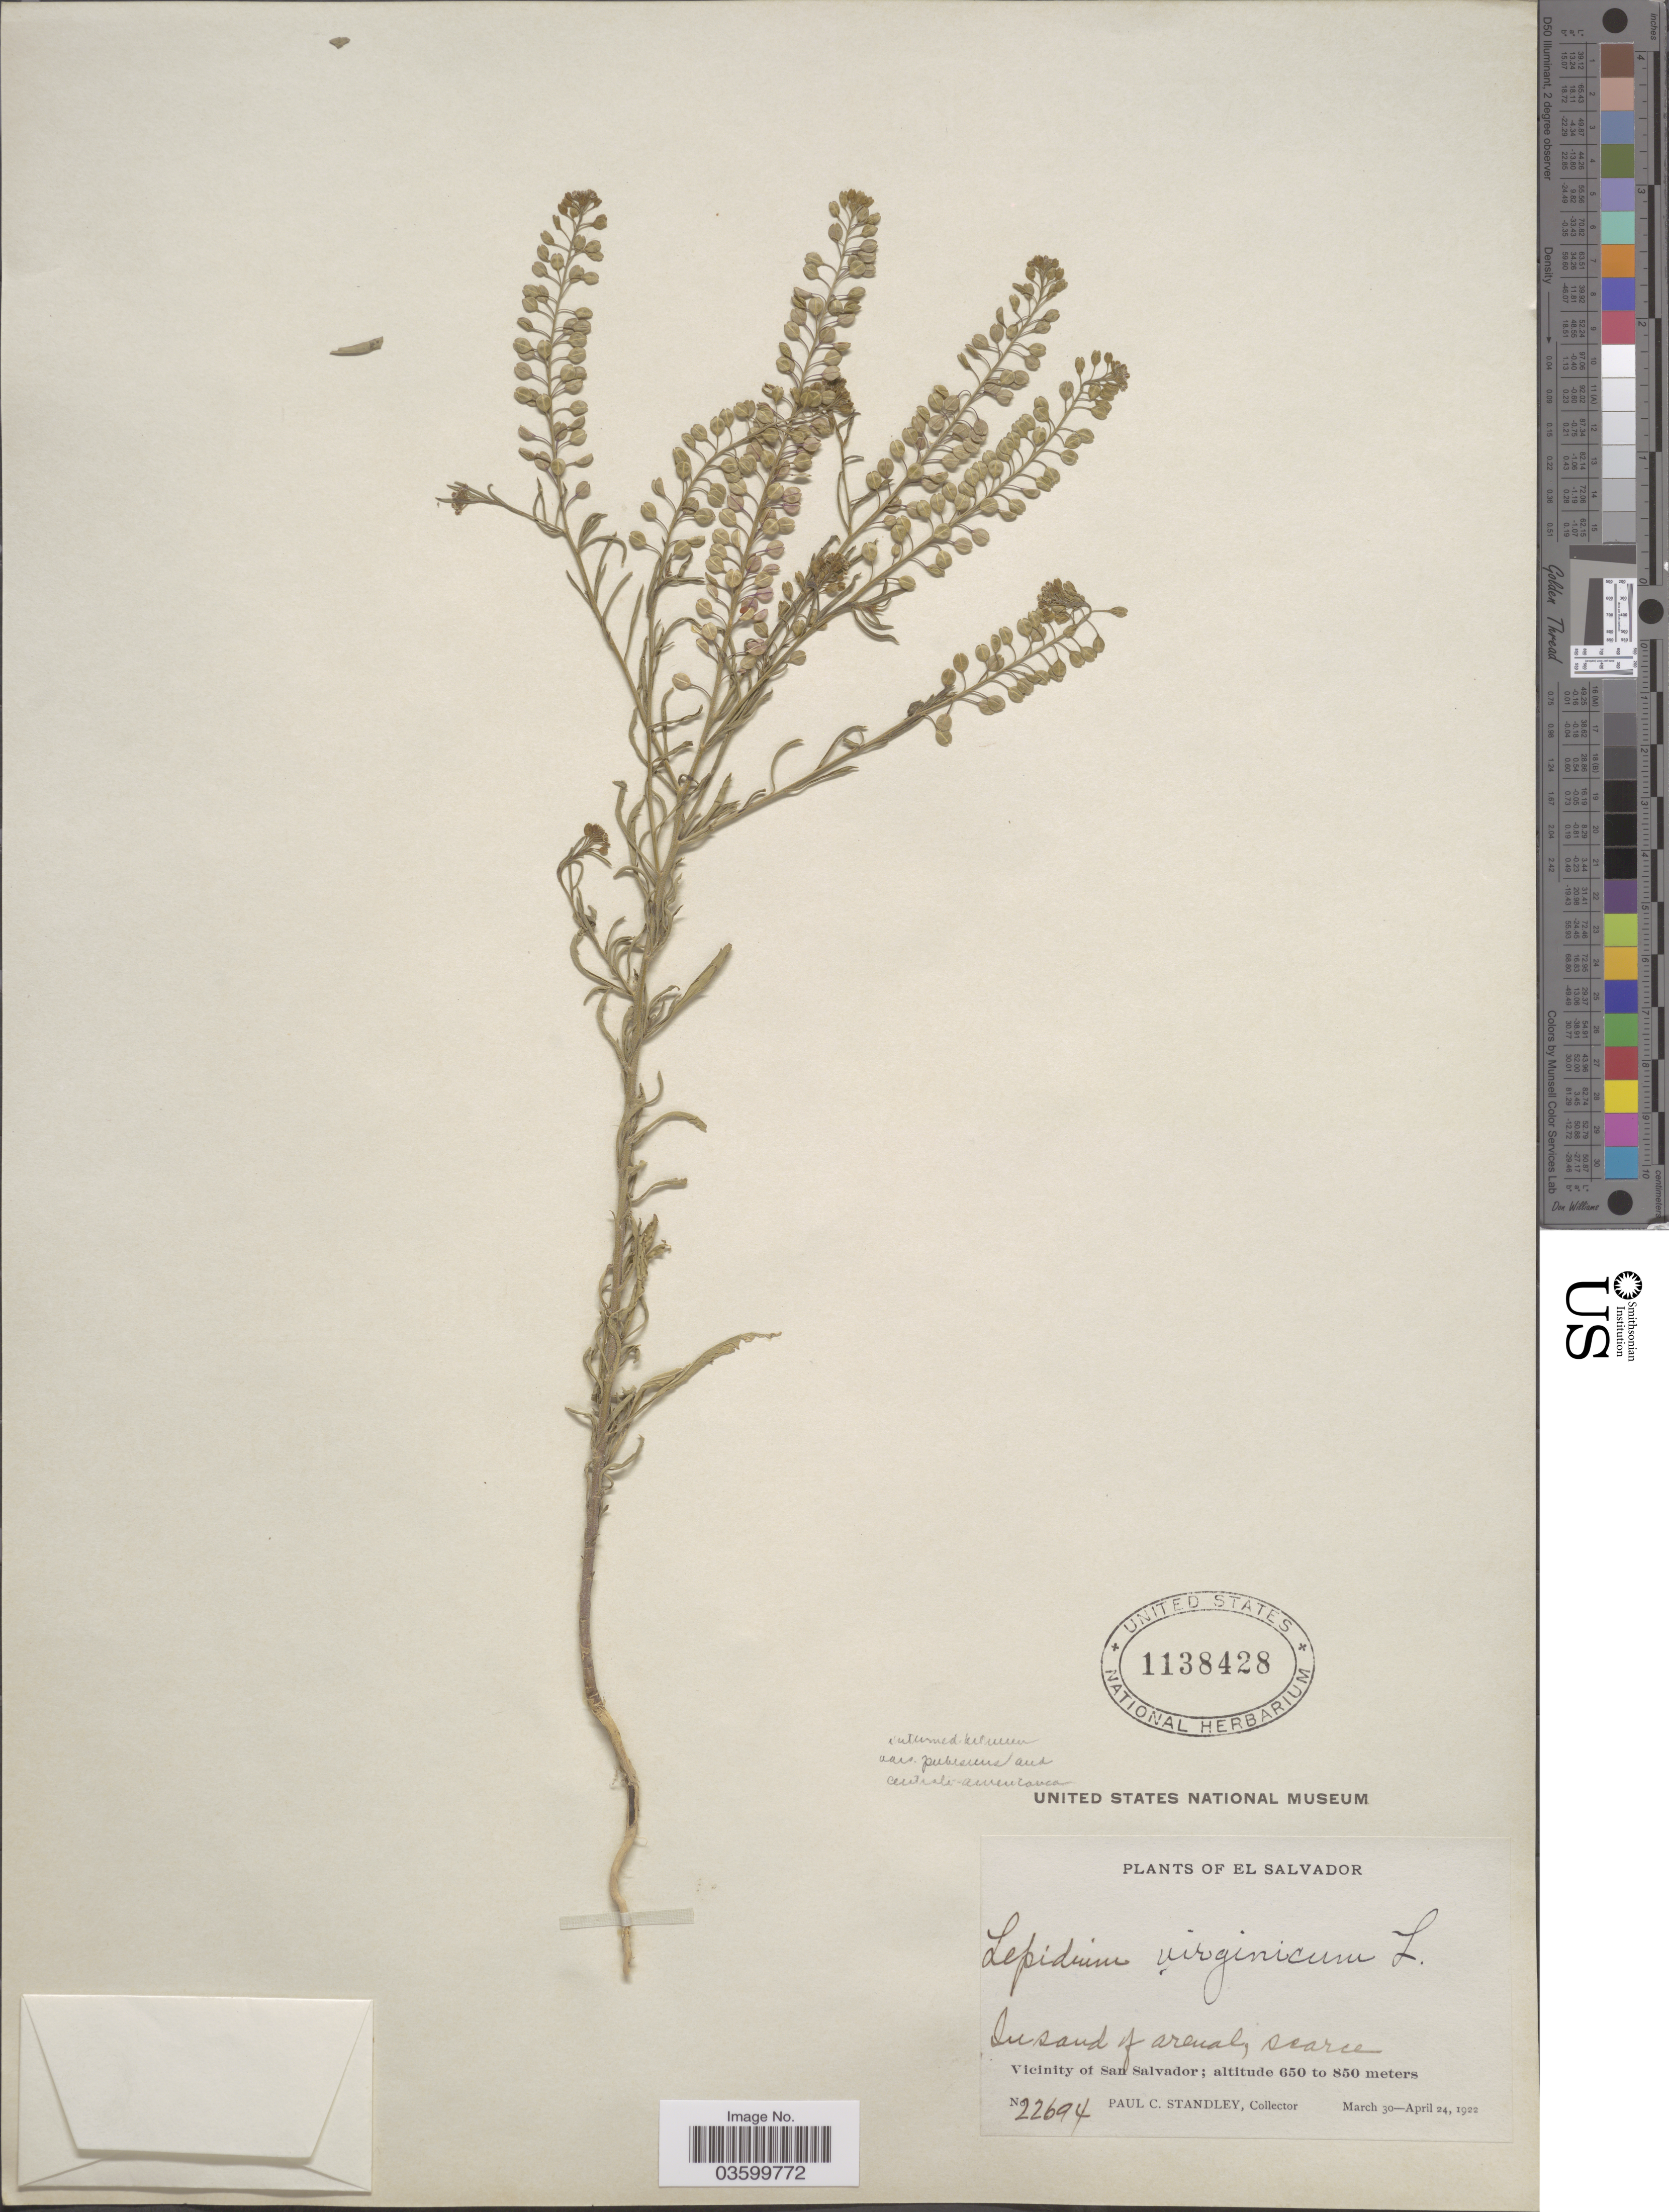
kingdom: Plantae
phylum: Tracheophyta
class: Magnoliopsida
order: Brassicales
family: Brassicaceae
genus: Lepidium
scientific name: Lepidium virginicum var. pubescens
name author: (Greene) C.L. Hitchc.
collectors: P. C. Standley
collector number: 22694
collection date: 1922-03-30/1922-04-24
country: El Salvador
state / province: San Salvador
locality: Vicinity of San Salvador.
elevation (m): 650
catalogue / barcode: US 1138428